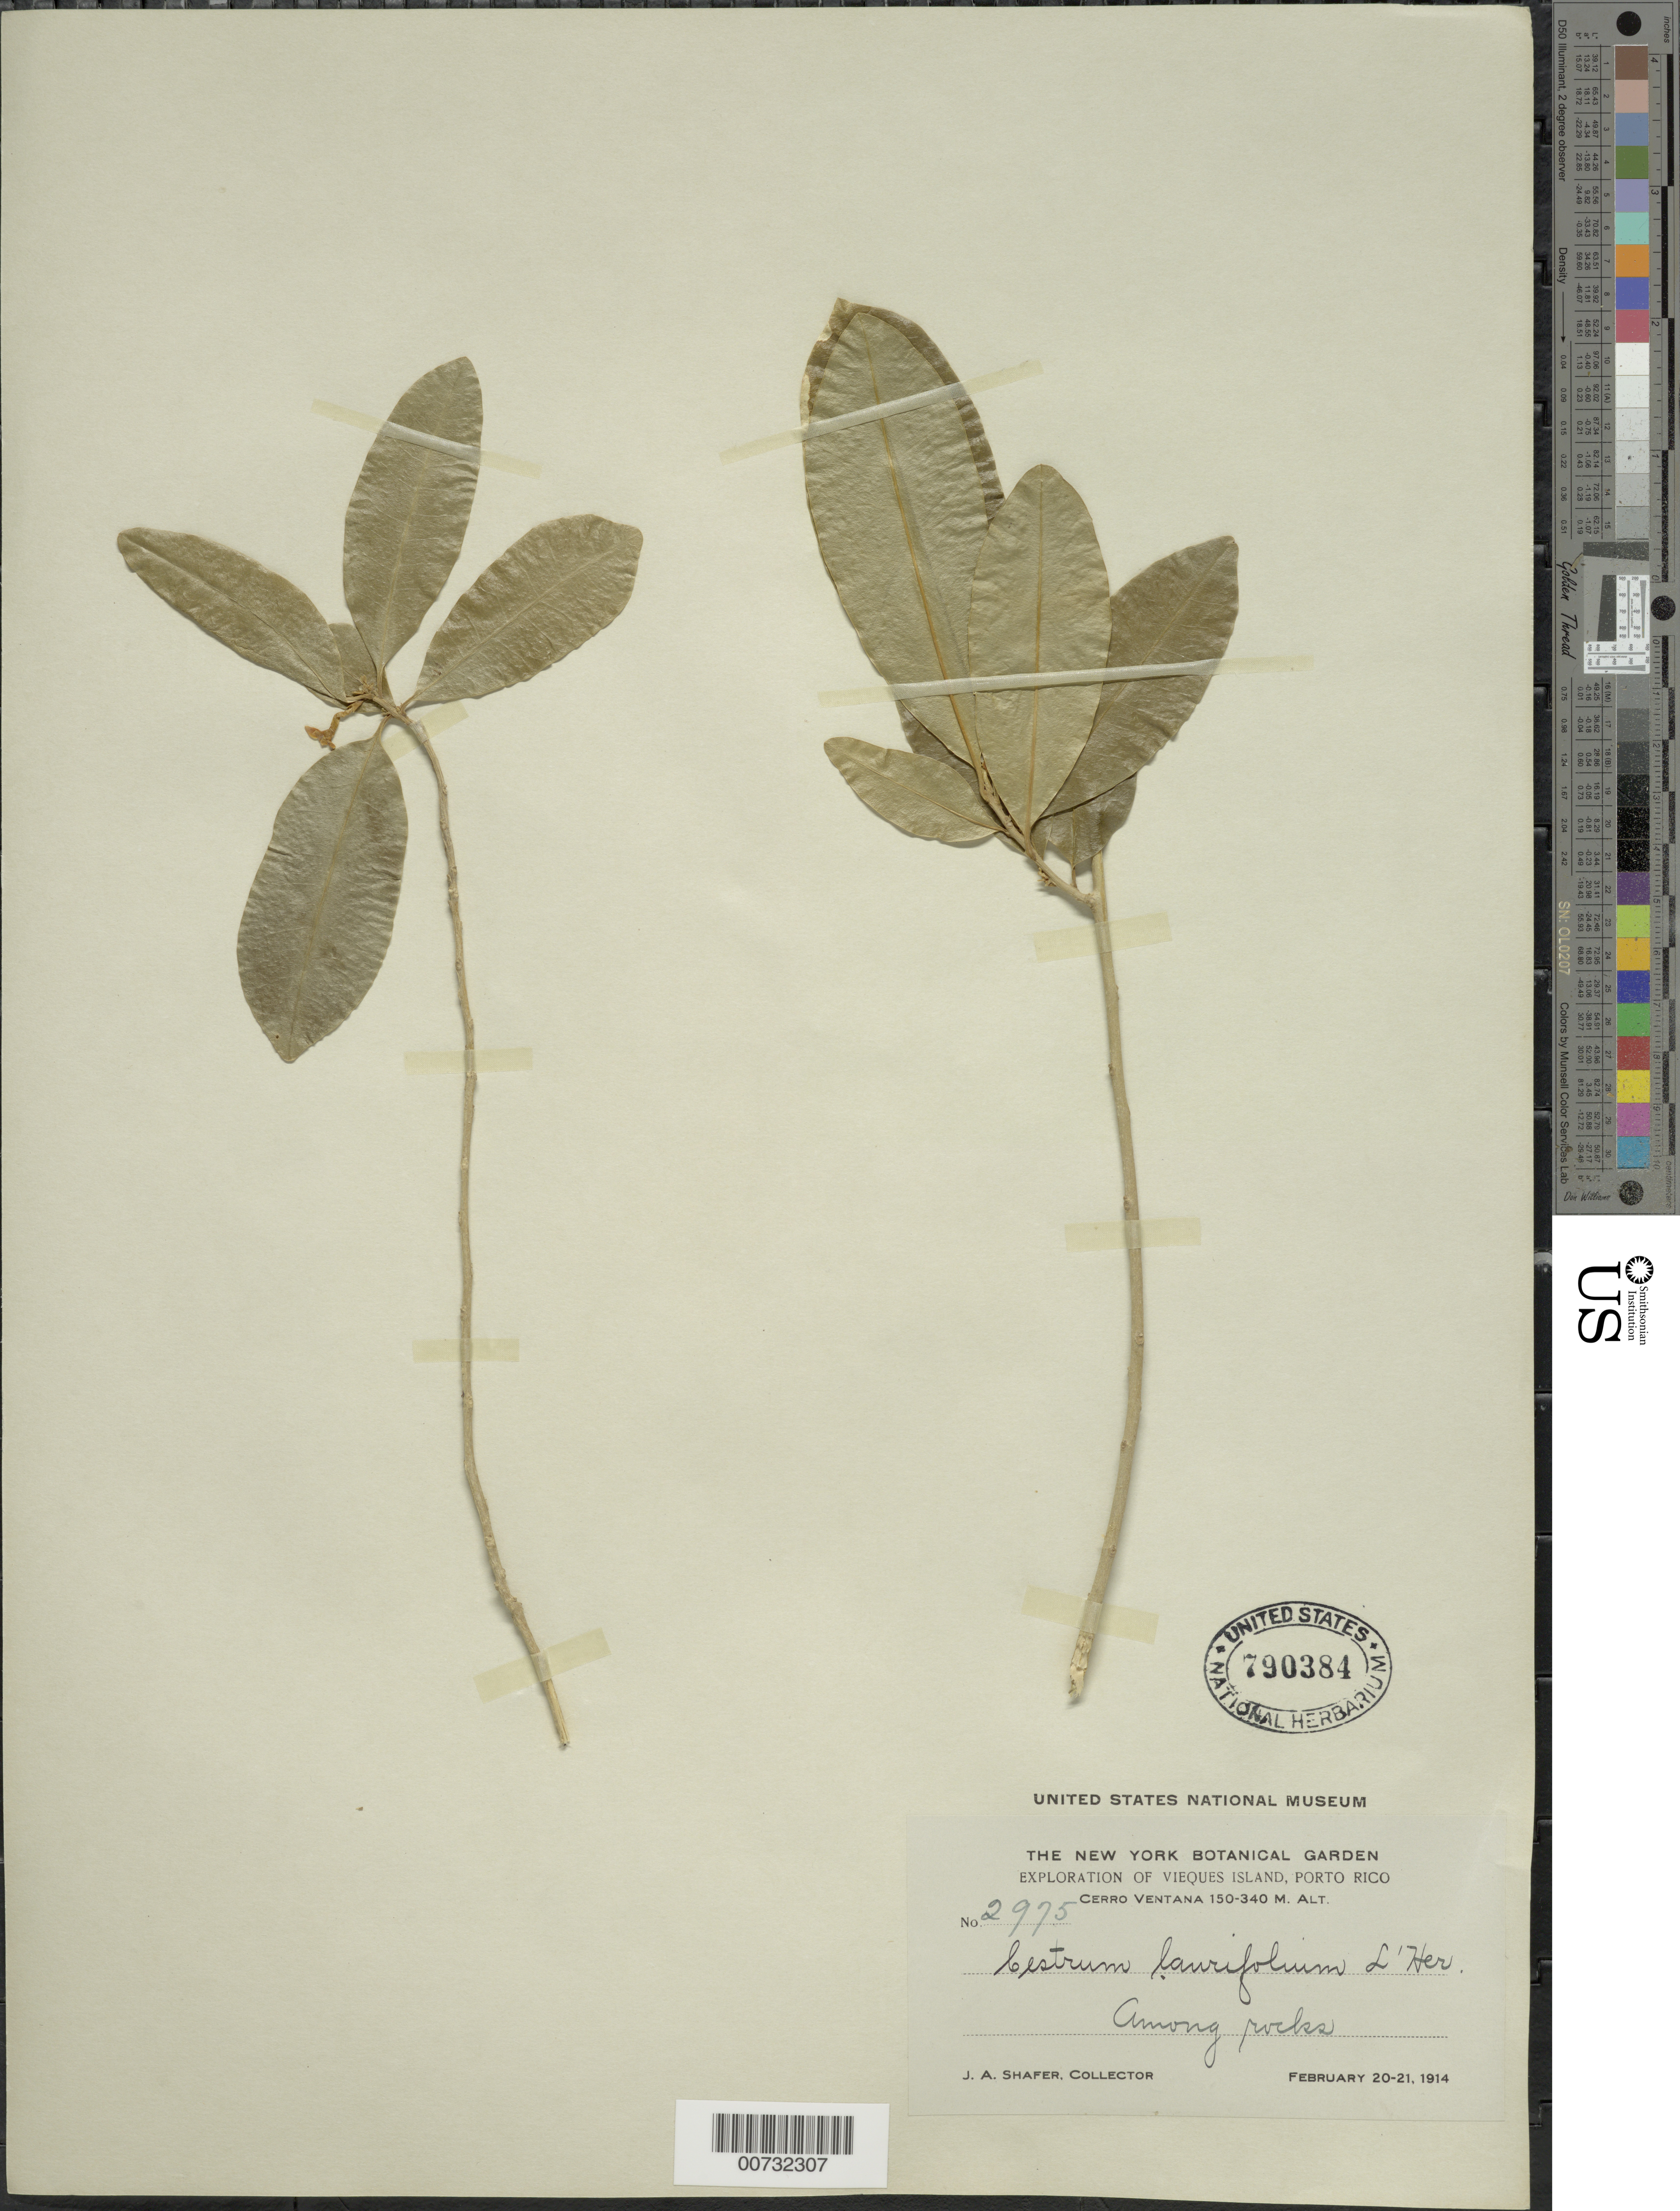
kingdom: Plantae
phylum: Tracheophyta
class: Magnoliopsida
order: Solanales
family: Solanaceae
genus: Cestrum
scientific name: Cestrum laurifolium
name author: L'Hér.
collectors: J. A. Shafer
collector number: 2975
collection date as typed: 20 Feb 1914 and 21 Feb 1914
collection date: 1914-02-20,1914-02-21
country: Puerto Rico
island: Vieques I.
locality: Cerro Ventana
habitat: Among rocks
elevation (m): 150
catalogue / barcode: US 790384